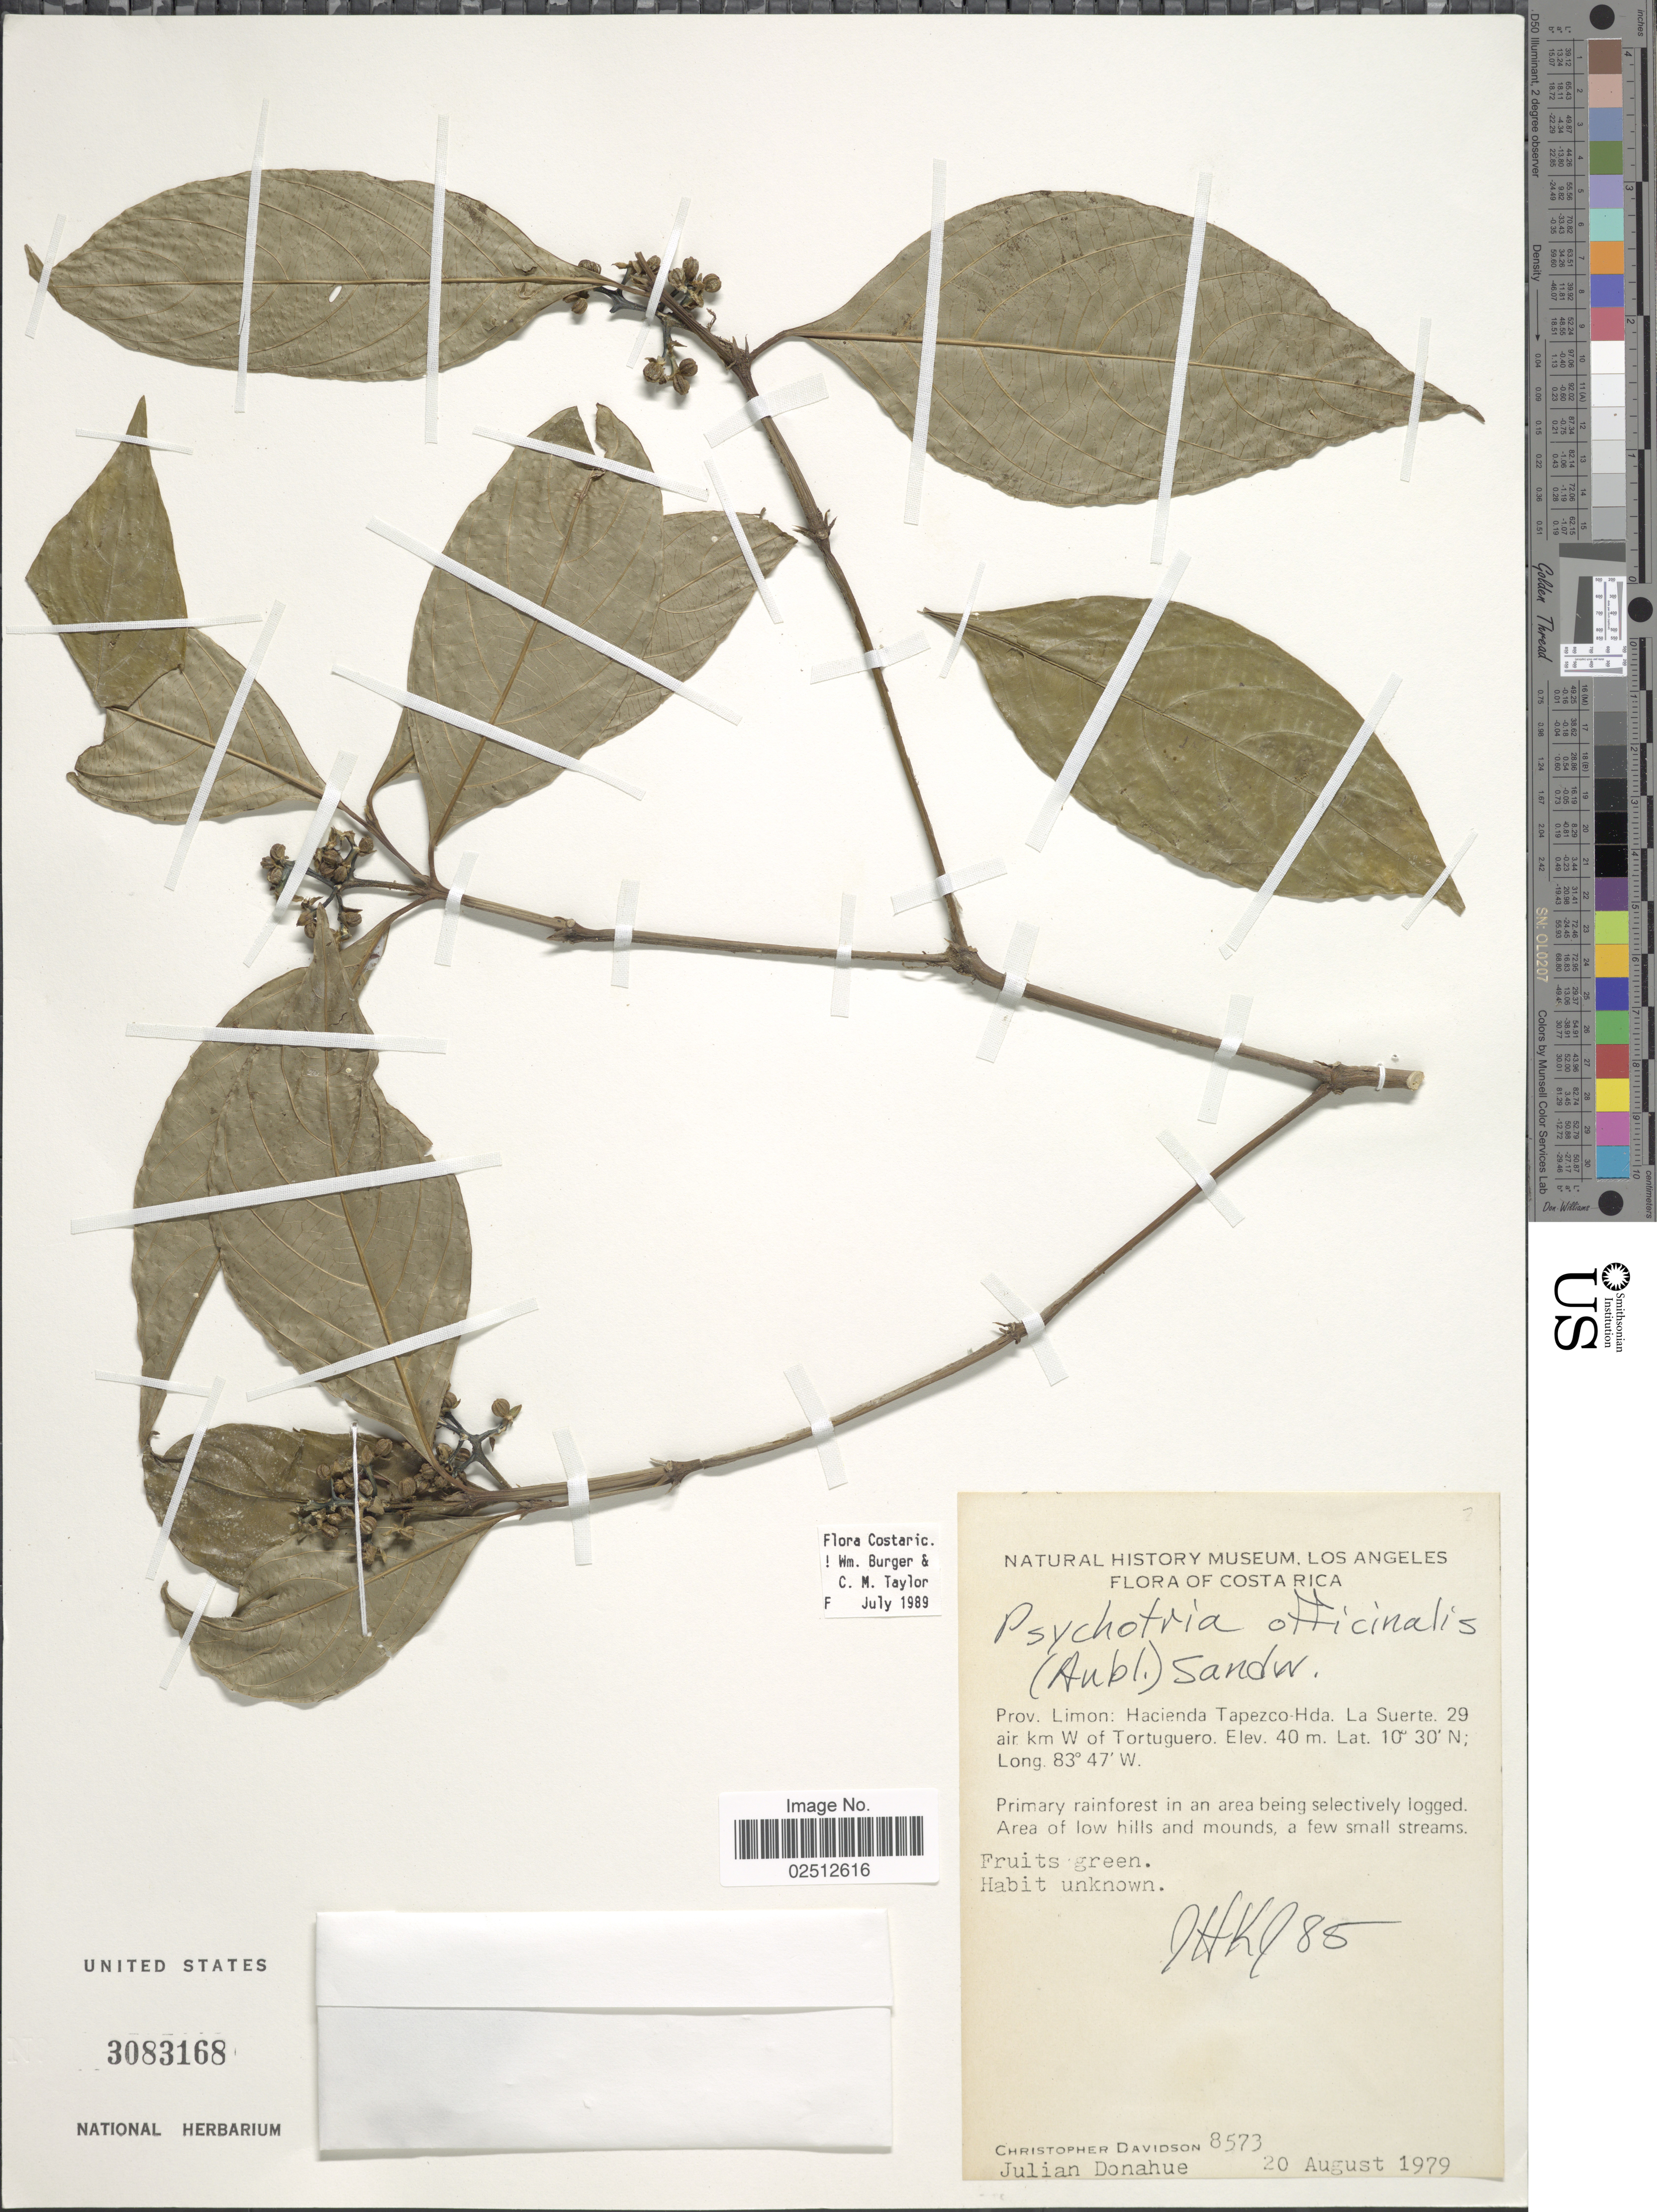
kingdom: Plantae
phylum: Tracheophyta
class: Magnoliopsida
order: Gentianales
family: Rubiaceae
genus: Psychotria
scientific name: Psychotria officinalis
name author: (Aubl.) Raeusch.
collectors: C. Davidson & J. Donahue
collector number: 8573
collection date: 1979-08-20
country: Costa Rica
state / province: Limón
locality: Hacienda Tapezco-Hda. La Suerte. 29 air km W of Tortuguero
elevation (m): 40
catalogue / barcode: US 3083168